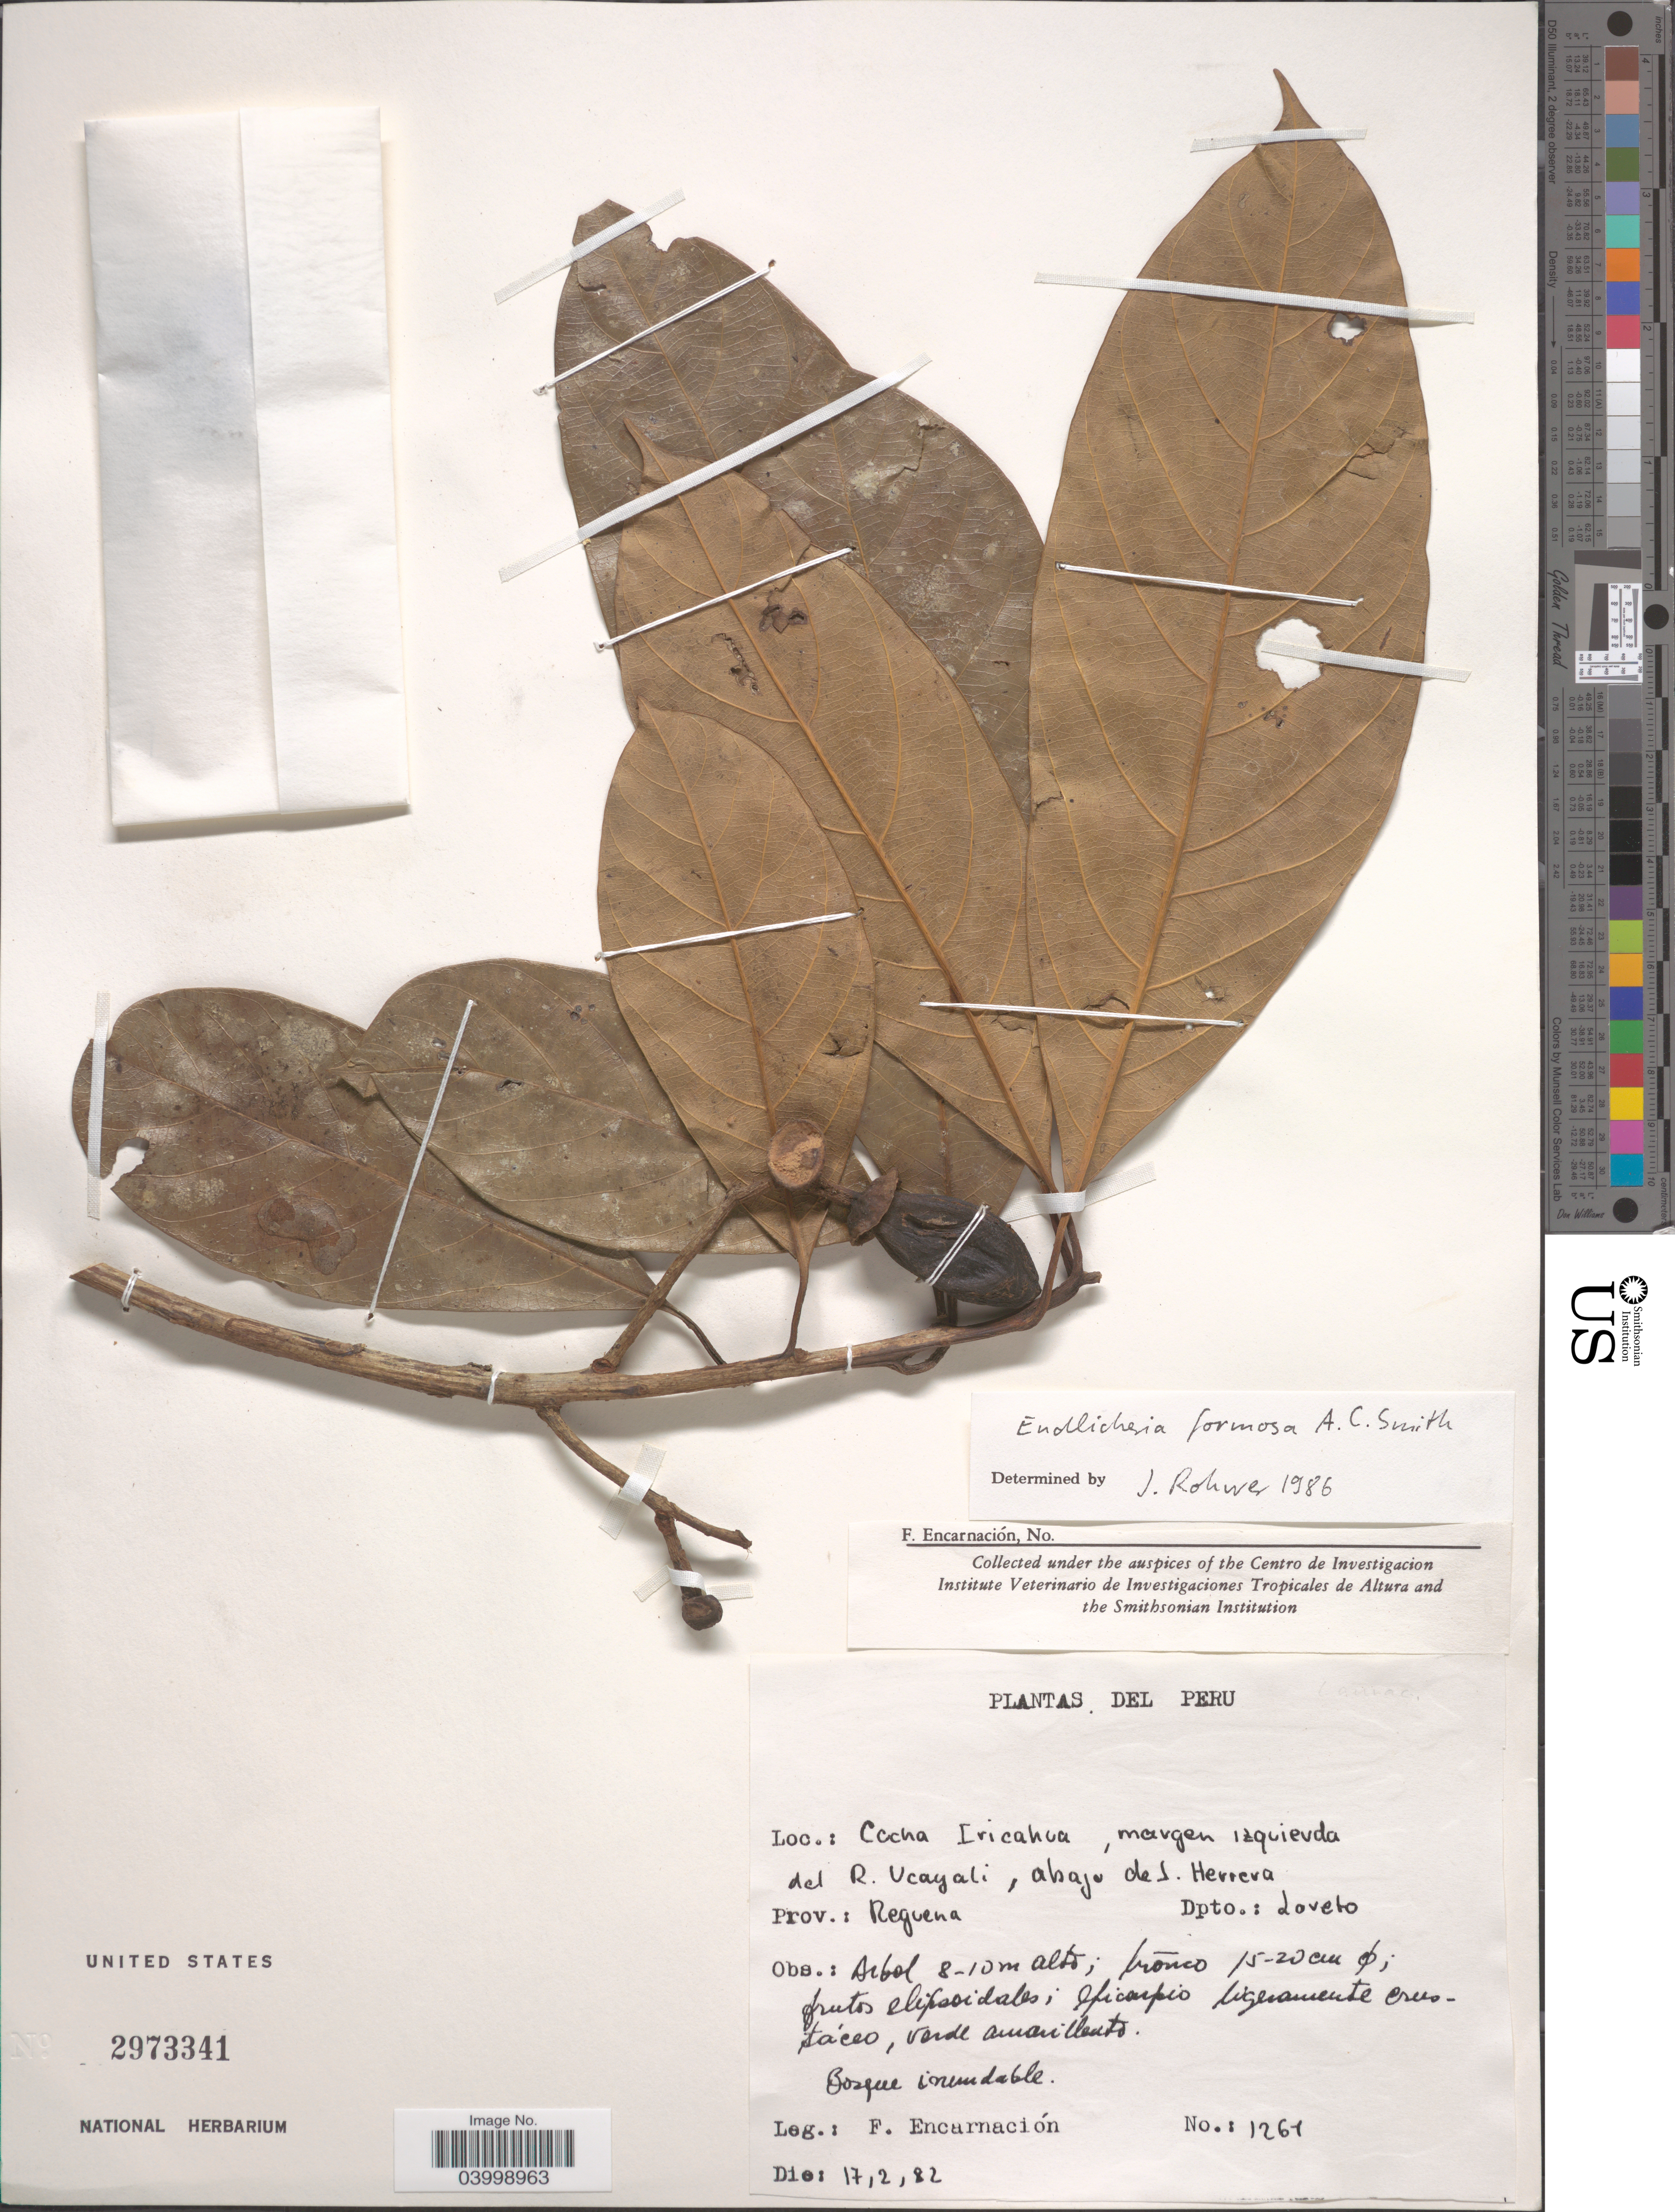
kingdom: Plantae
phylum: Tracheophyta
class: Magnoliopsida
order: Laurales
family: Lauraceae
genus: Endlicheria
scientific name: Endlicheria formosa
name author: A.C. Sm.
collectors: F. Encarnación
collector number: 1261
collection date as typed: Transcribed d/m/y: 17/2/82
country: Peru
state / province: Loreto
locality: Cocha Iricahua, margen izquierda del R. Ucayali, abajo de J. Herrera. Prov.: Reguena. Dpto.: Loreto.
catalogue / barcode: US 2973341